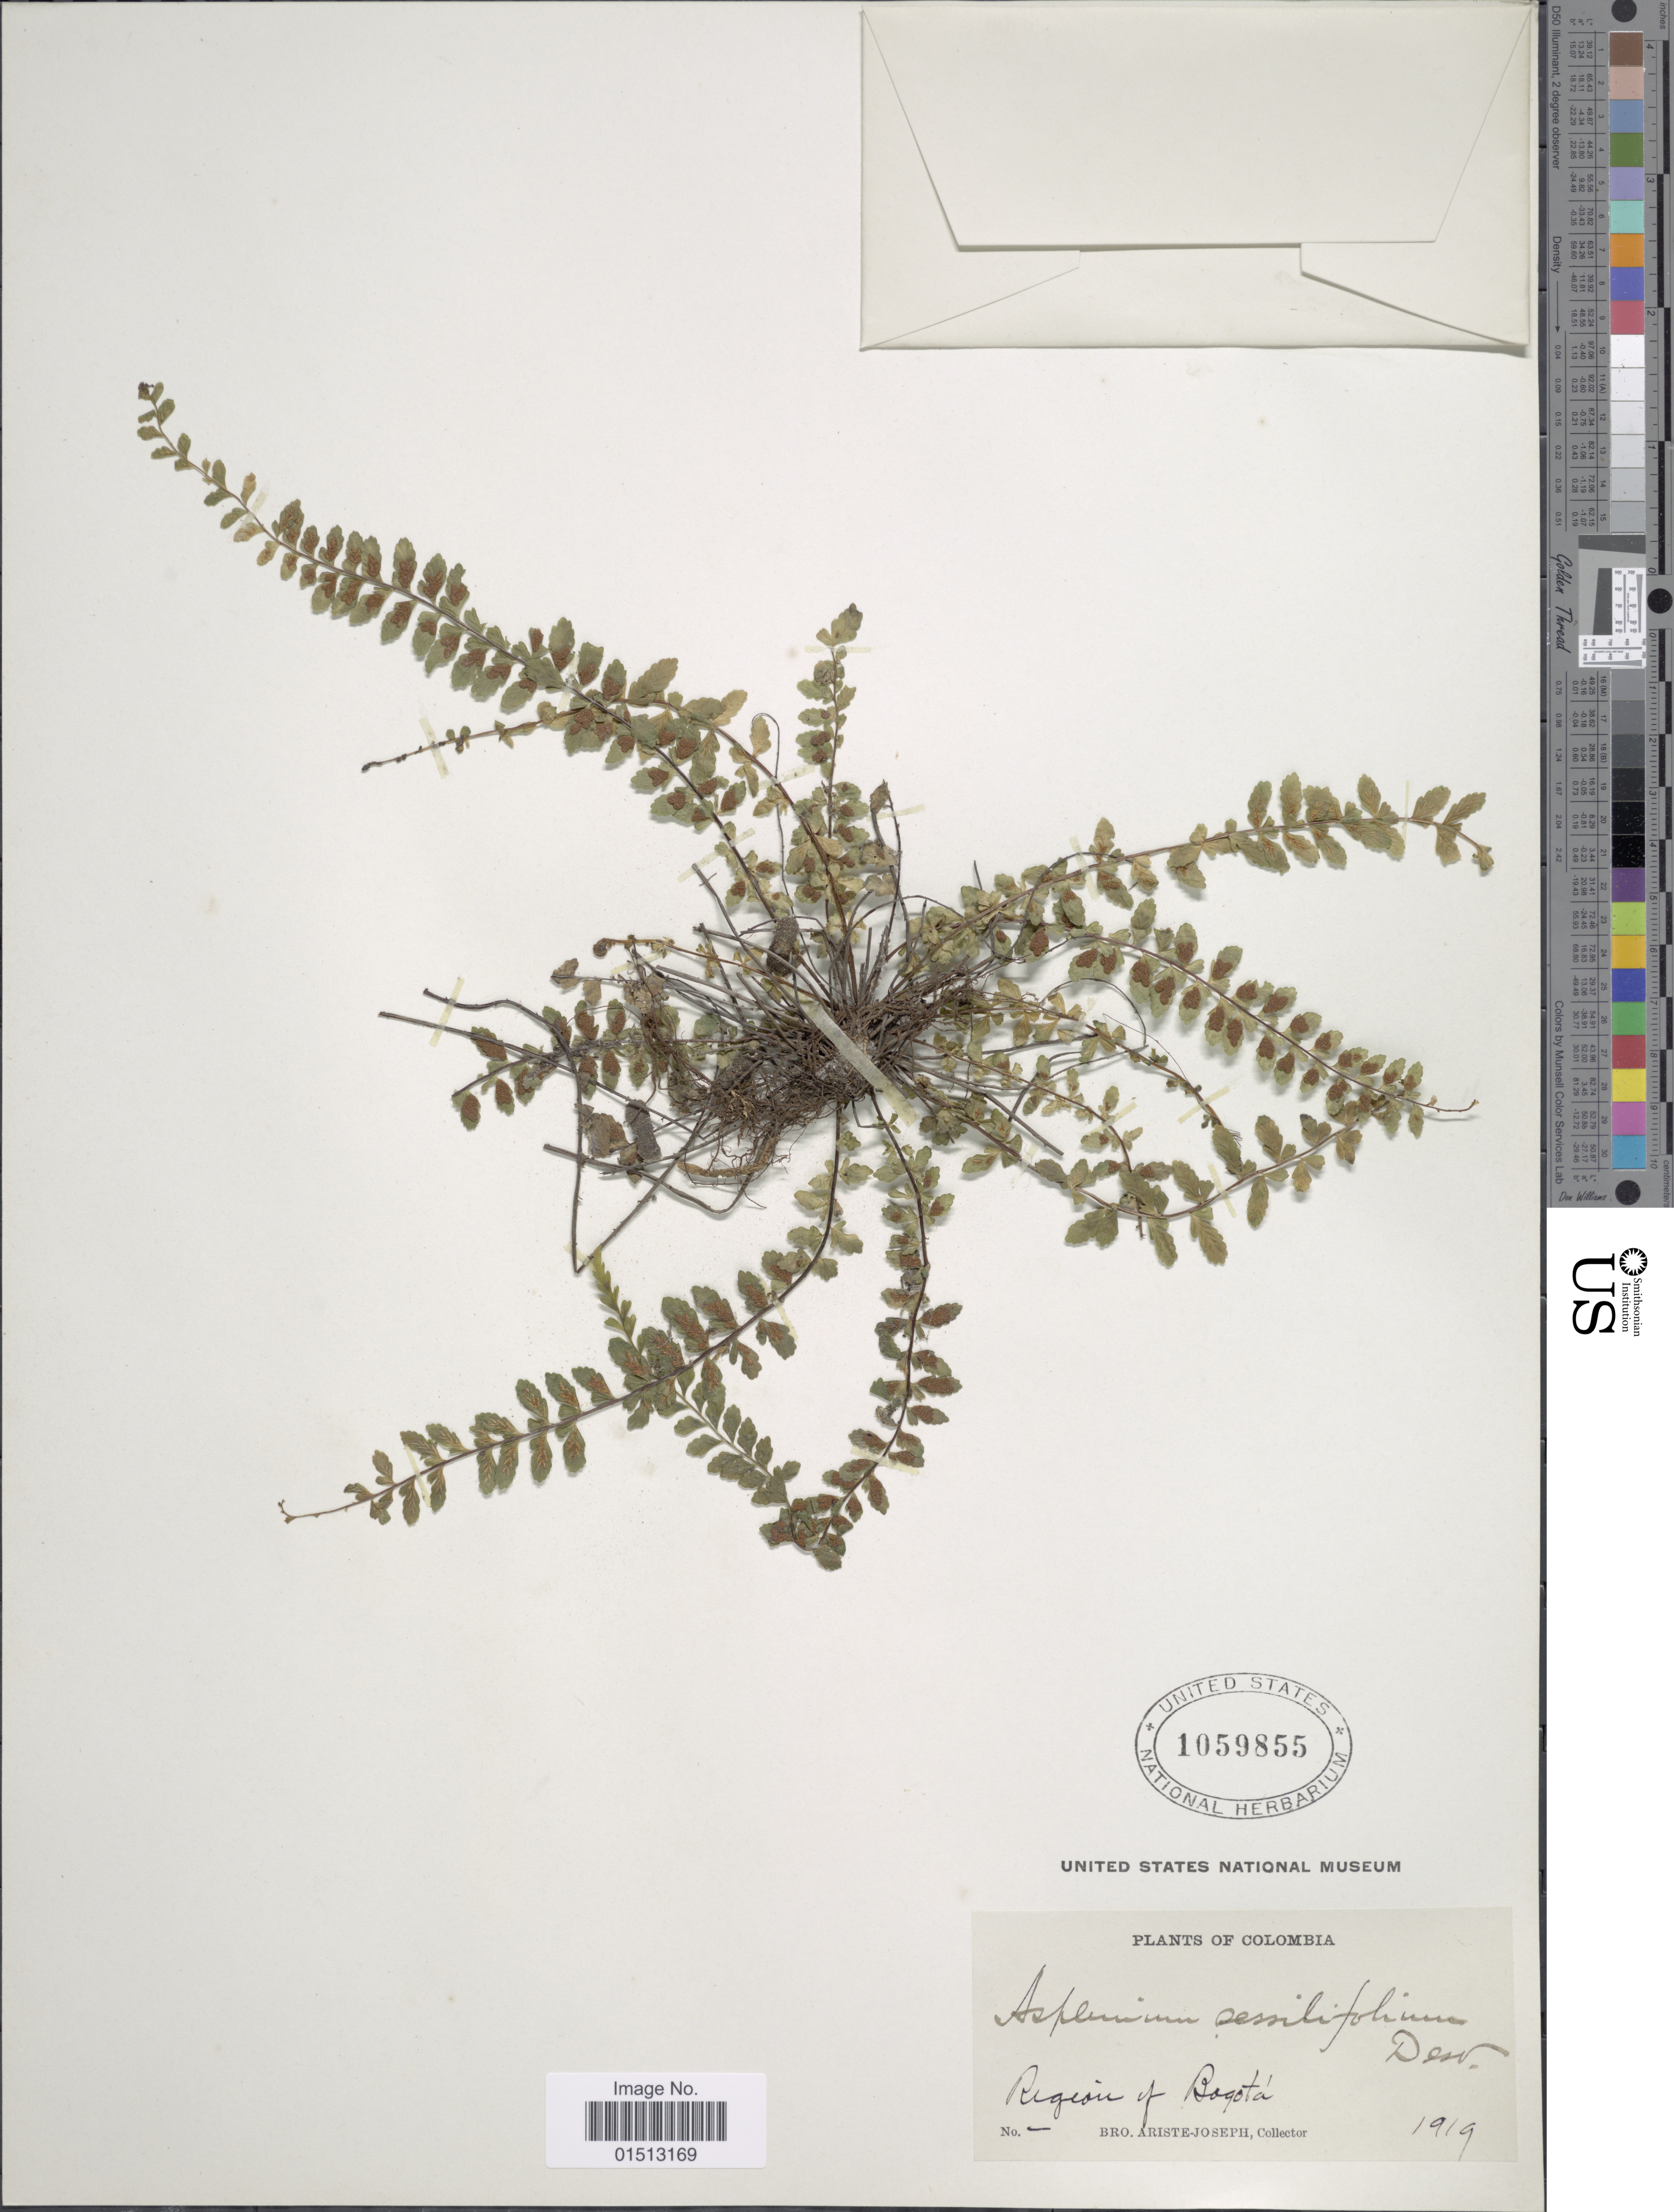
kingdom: Plantae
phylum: Tracheophyta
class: Polypodiopsida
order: Polypodiales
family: Aspleniaceae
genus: Asplenium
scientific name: Asplenium sessilifolium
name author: Desv.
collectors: Bro. Ariste-Joseph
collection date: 1919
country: Colombia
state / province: Bogota D.C.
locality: Region of Bogotá.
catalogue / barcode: US 1059855